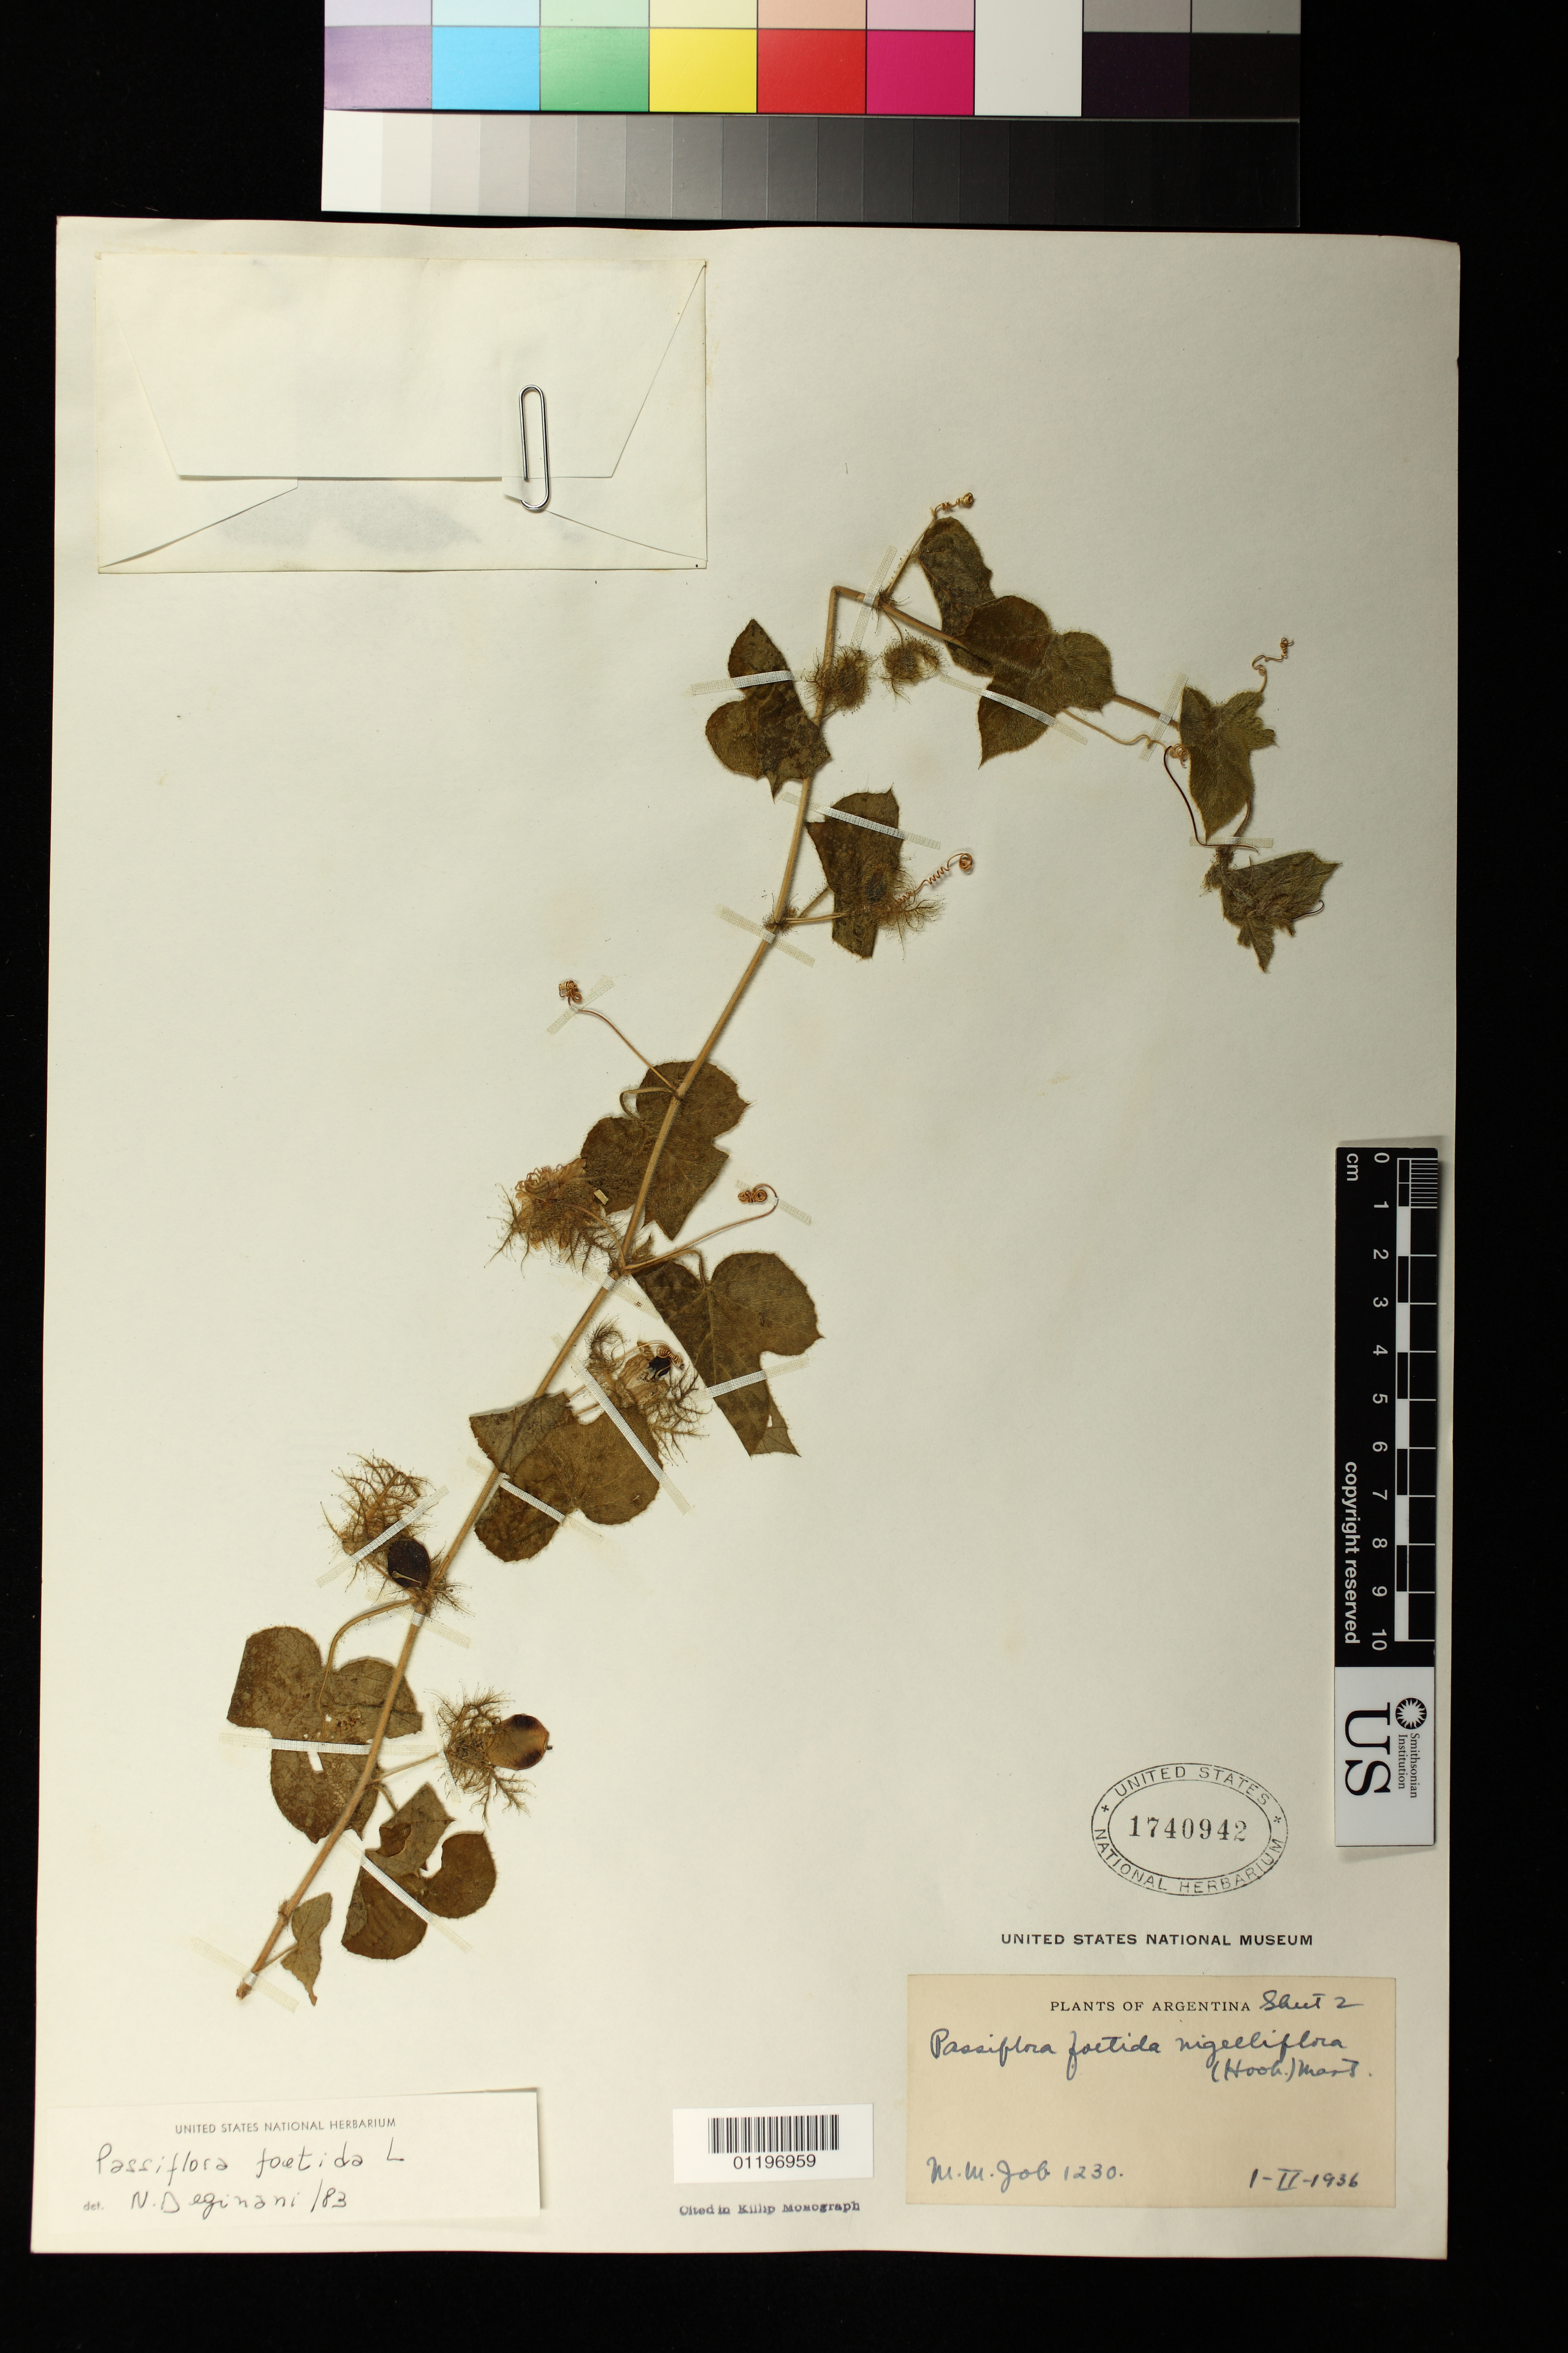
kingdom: Plantae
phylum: Tracheophyta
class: Magnoliopsida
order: Malpighiales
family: Passifloraceae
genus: Passiflora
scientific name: Passiflora foetida var. nigelliflora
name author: (Hook.) Mast.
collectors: M. Job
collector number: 1230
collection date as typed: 02 Jan 1936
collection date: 1936-01-02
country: Argentina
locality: Argentina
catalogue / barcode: US 1740942